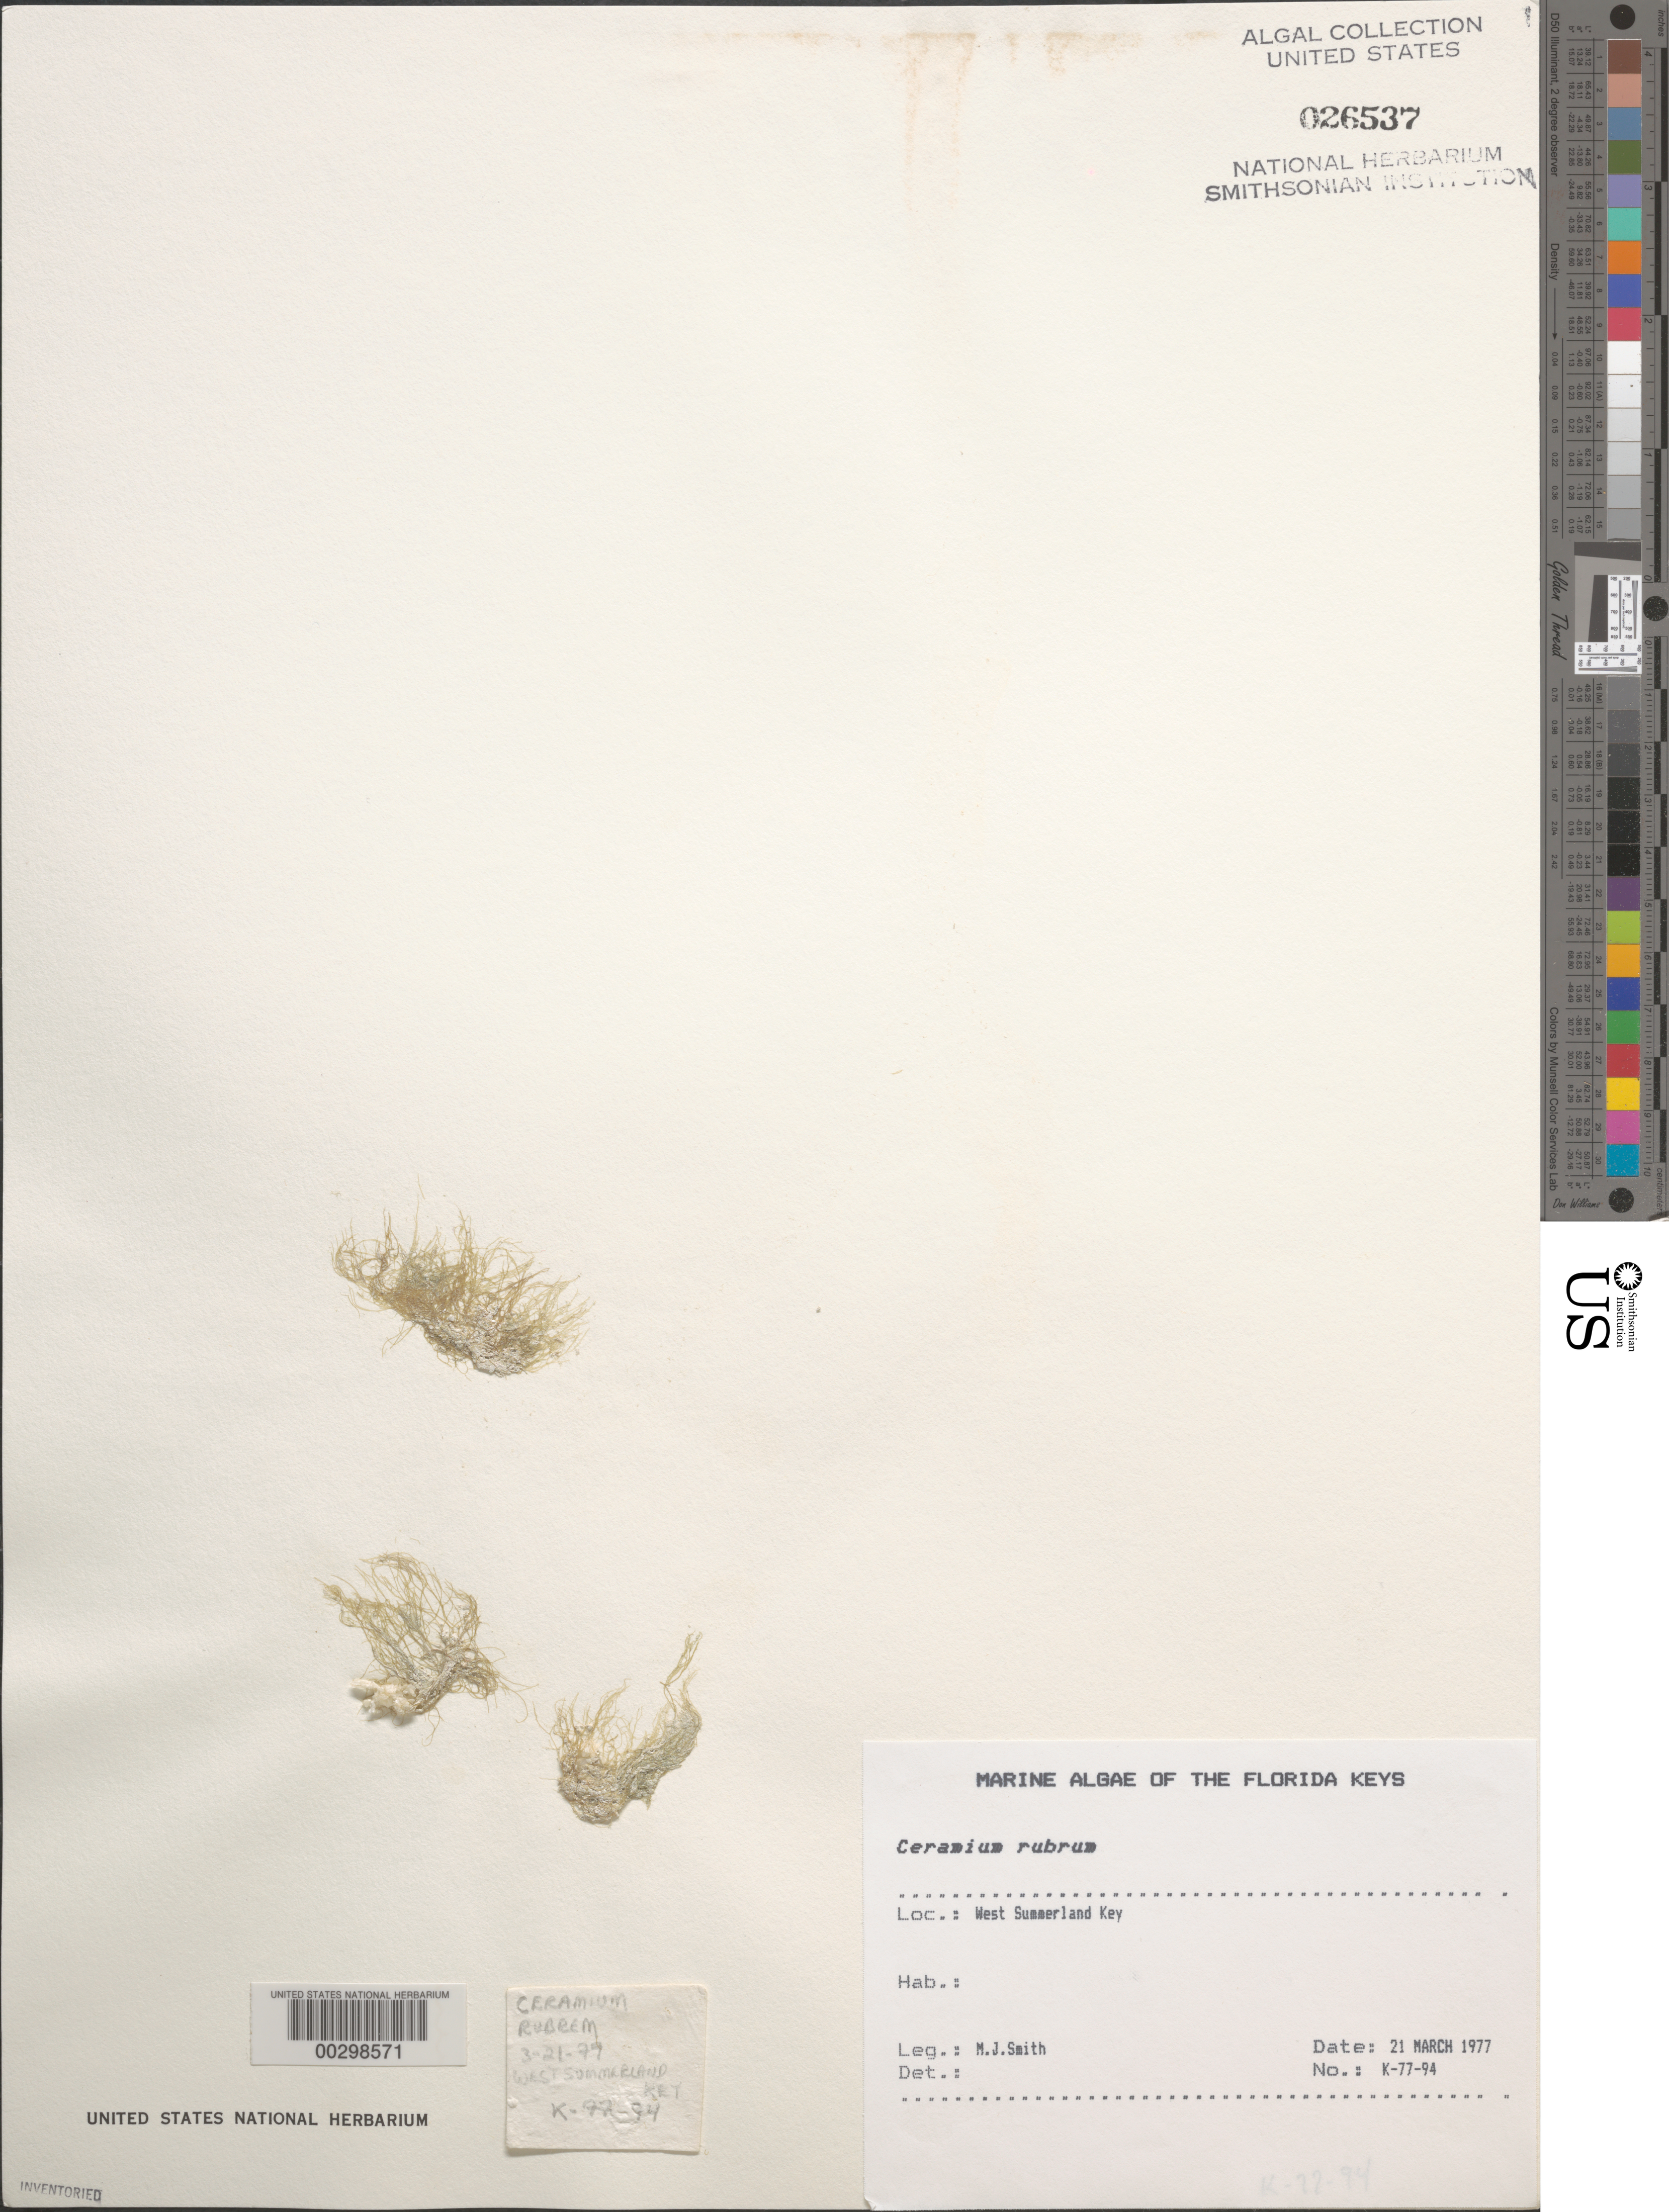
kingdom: Plantae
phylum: Rhodophyta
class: Florideophyceae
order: Ceramiales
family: Ceramiaceae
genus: Ceramium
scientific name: Ceramium rubrum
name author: C. Agardh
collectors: M. Smith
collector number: K-77-94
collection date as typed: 21 Mar 1977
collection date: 1977-03-21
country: United States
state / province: Florida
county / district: Monroe County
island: West Summerland Key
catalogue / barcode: US 26537